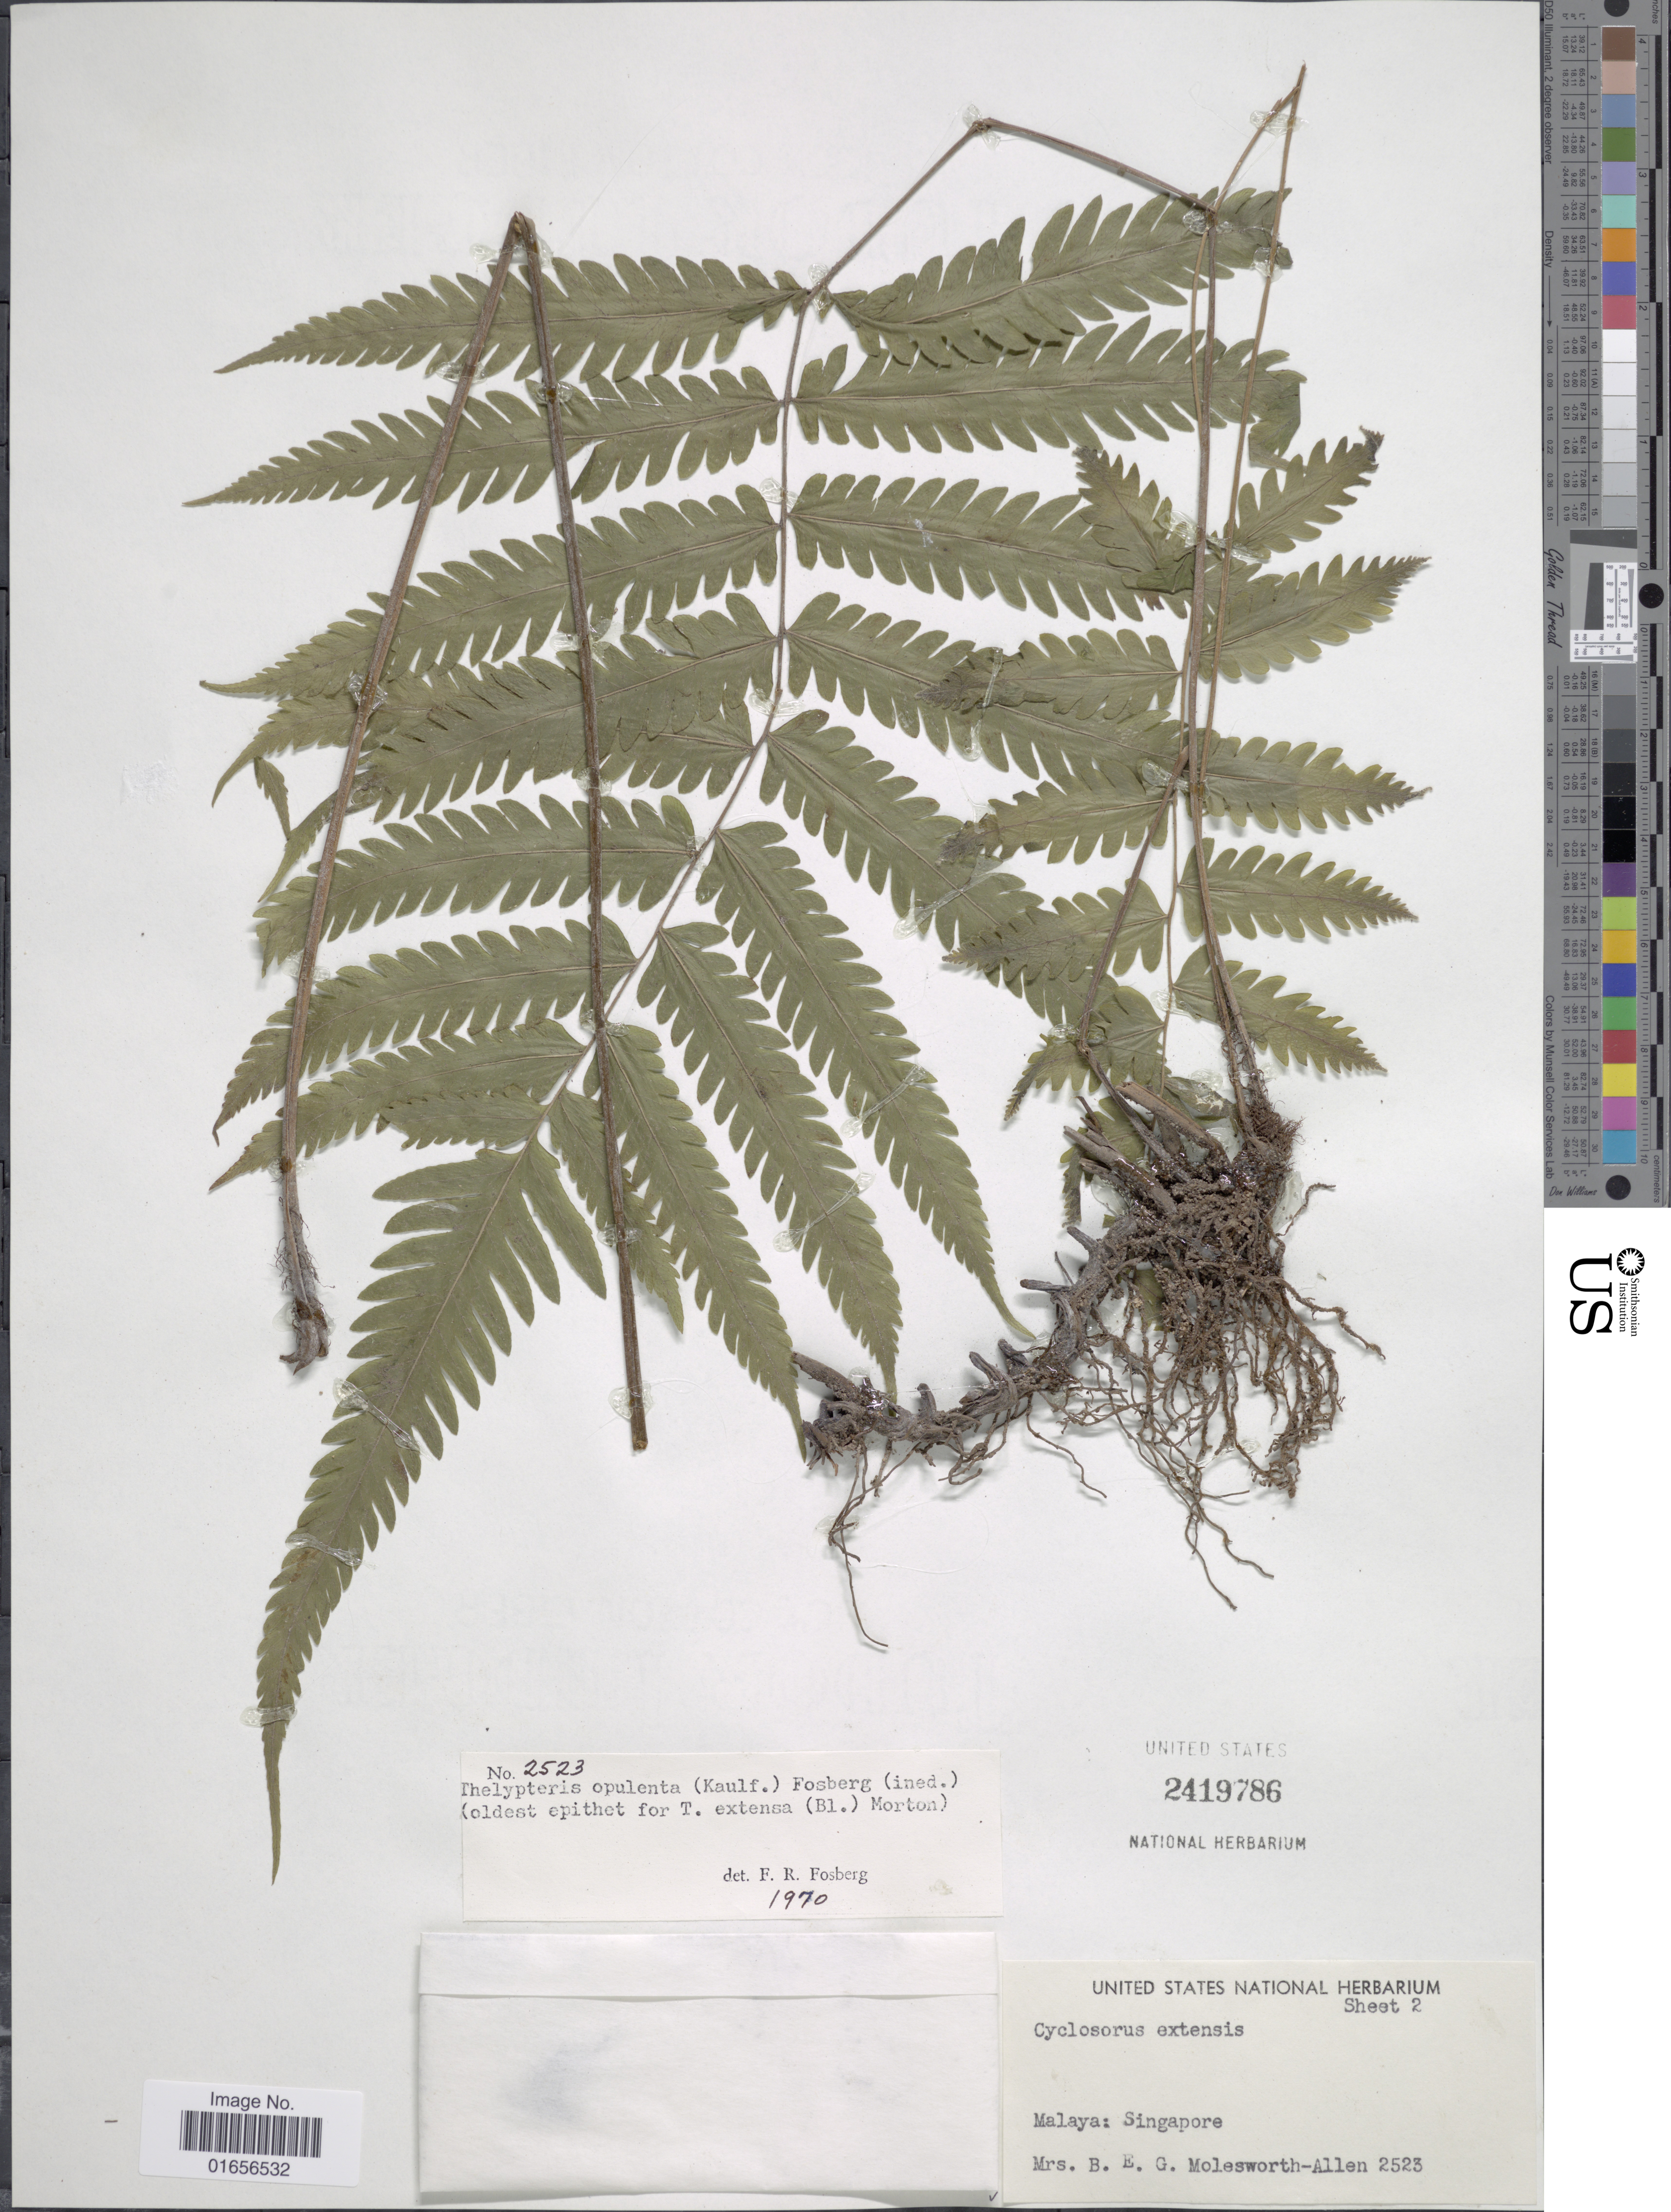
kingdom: Plantae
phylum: Tracheophyta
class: Polypodiopsida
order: Polypodiales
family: Thelypteridaceae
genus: Amphineuron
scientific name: Amphineuron opulentum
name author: (Kaulf.) Holttum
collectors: Mrs. B. E. G. Molesworth-Allen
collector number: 2523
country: Singapore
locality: Malaya: Singapore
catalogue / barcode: US 2419786